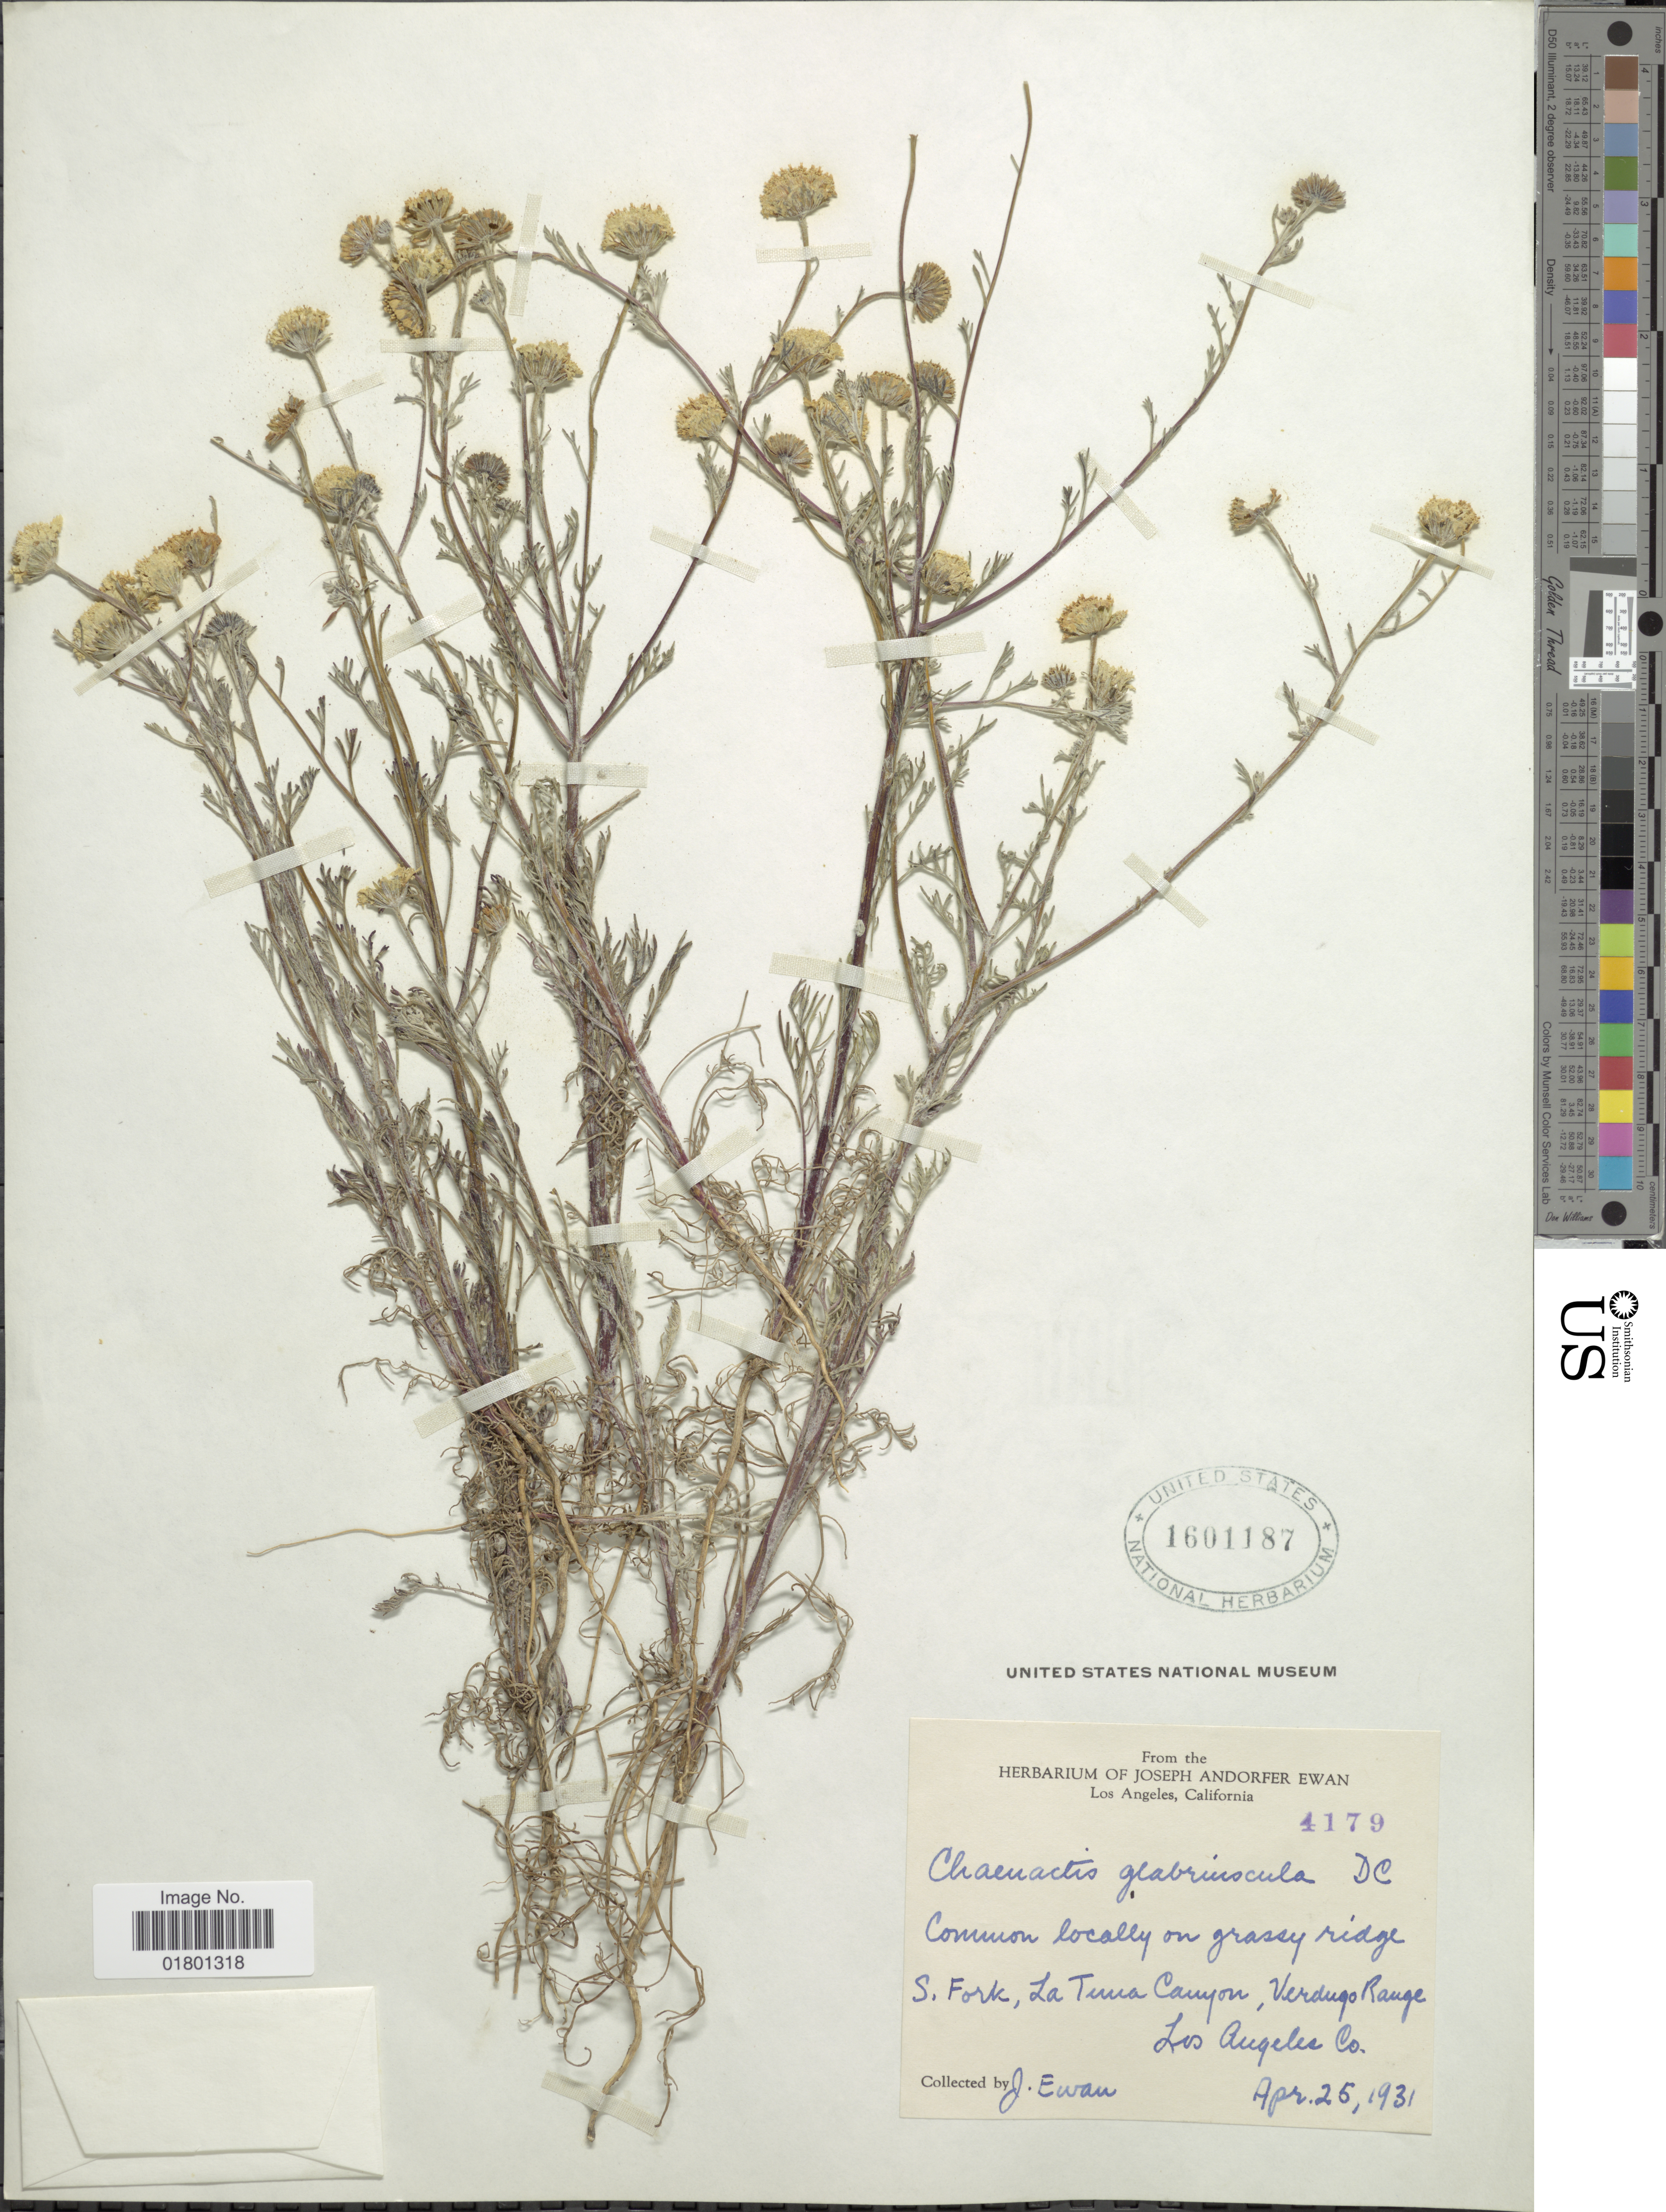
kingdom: Plantae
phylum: Tracheophyta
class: Magnoliopsida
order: Asterales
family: Asteraceae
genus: Chaenactis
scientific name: Chaenactis glabriuscula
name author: DC.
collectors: J. A. Ewan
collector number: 4179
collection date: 1931-04-25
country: United States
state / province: California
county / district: Los Angeles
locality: S. Fork, La Tuna Canyon, Verduga Range, Los Angeles Co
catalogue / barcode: US 1601187